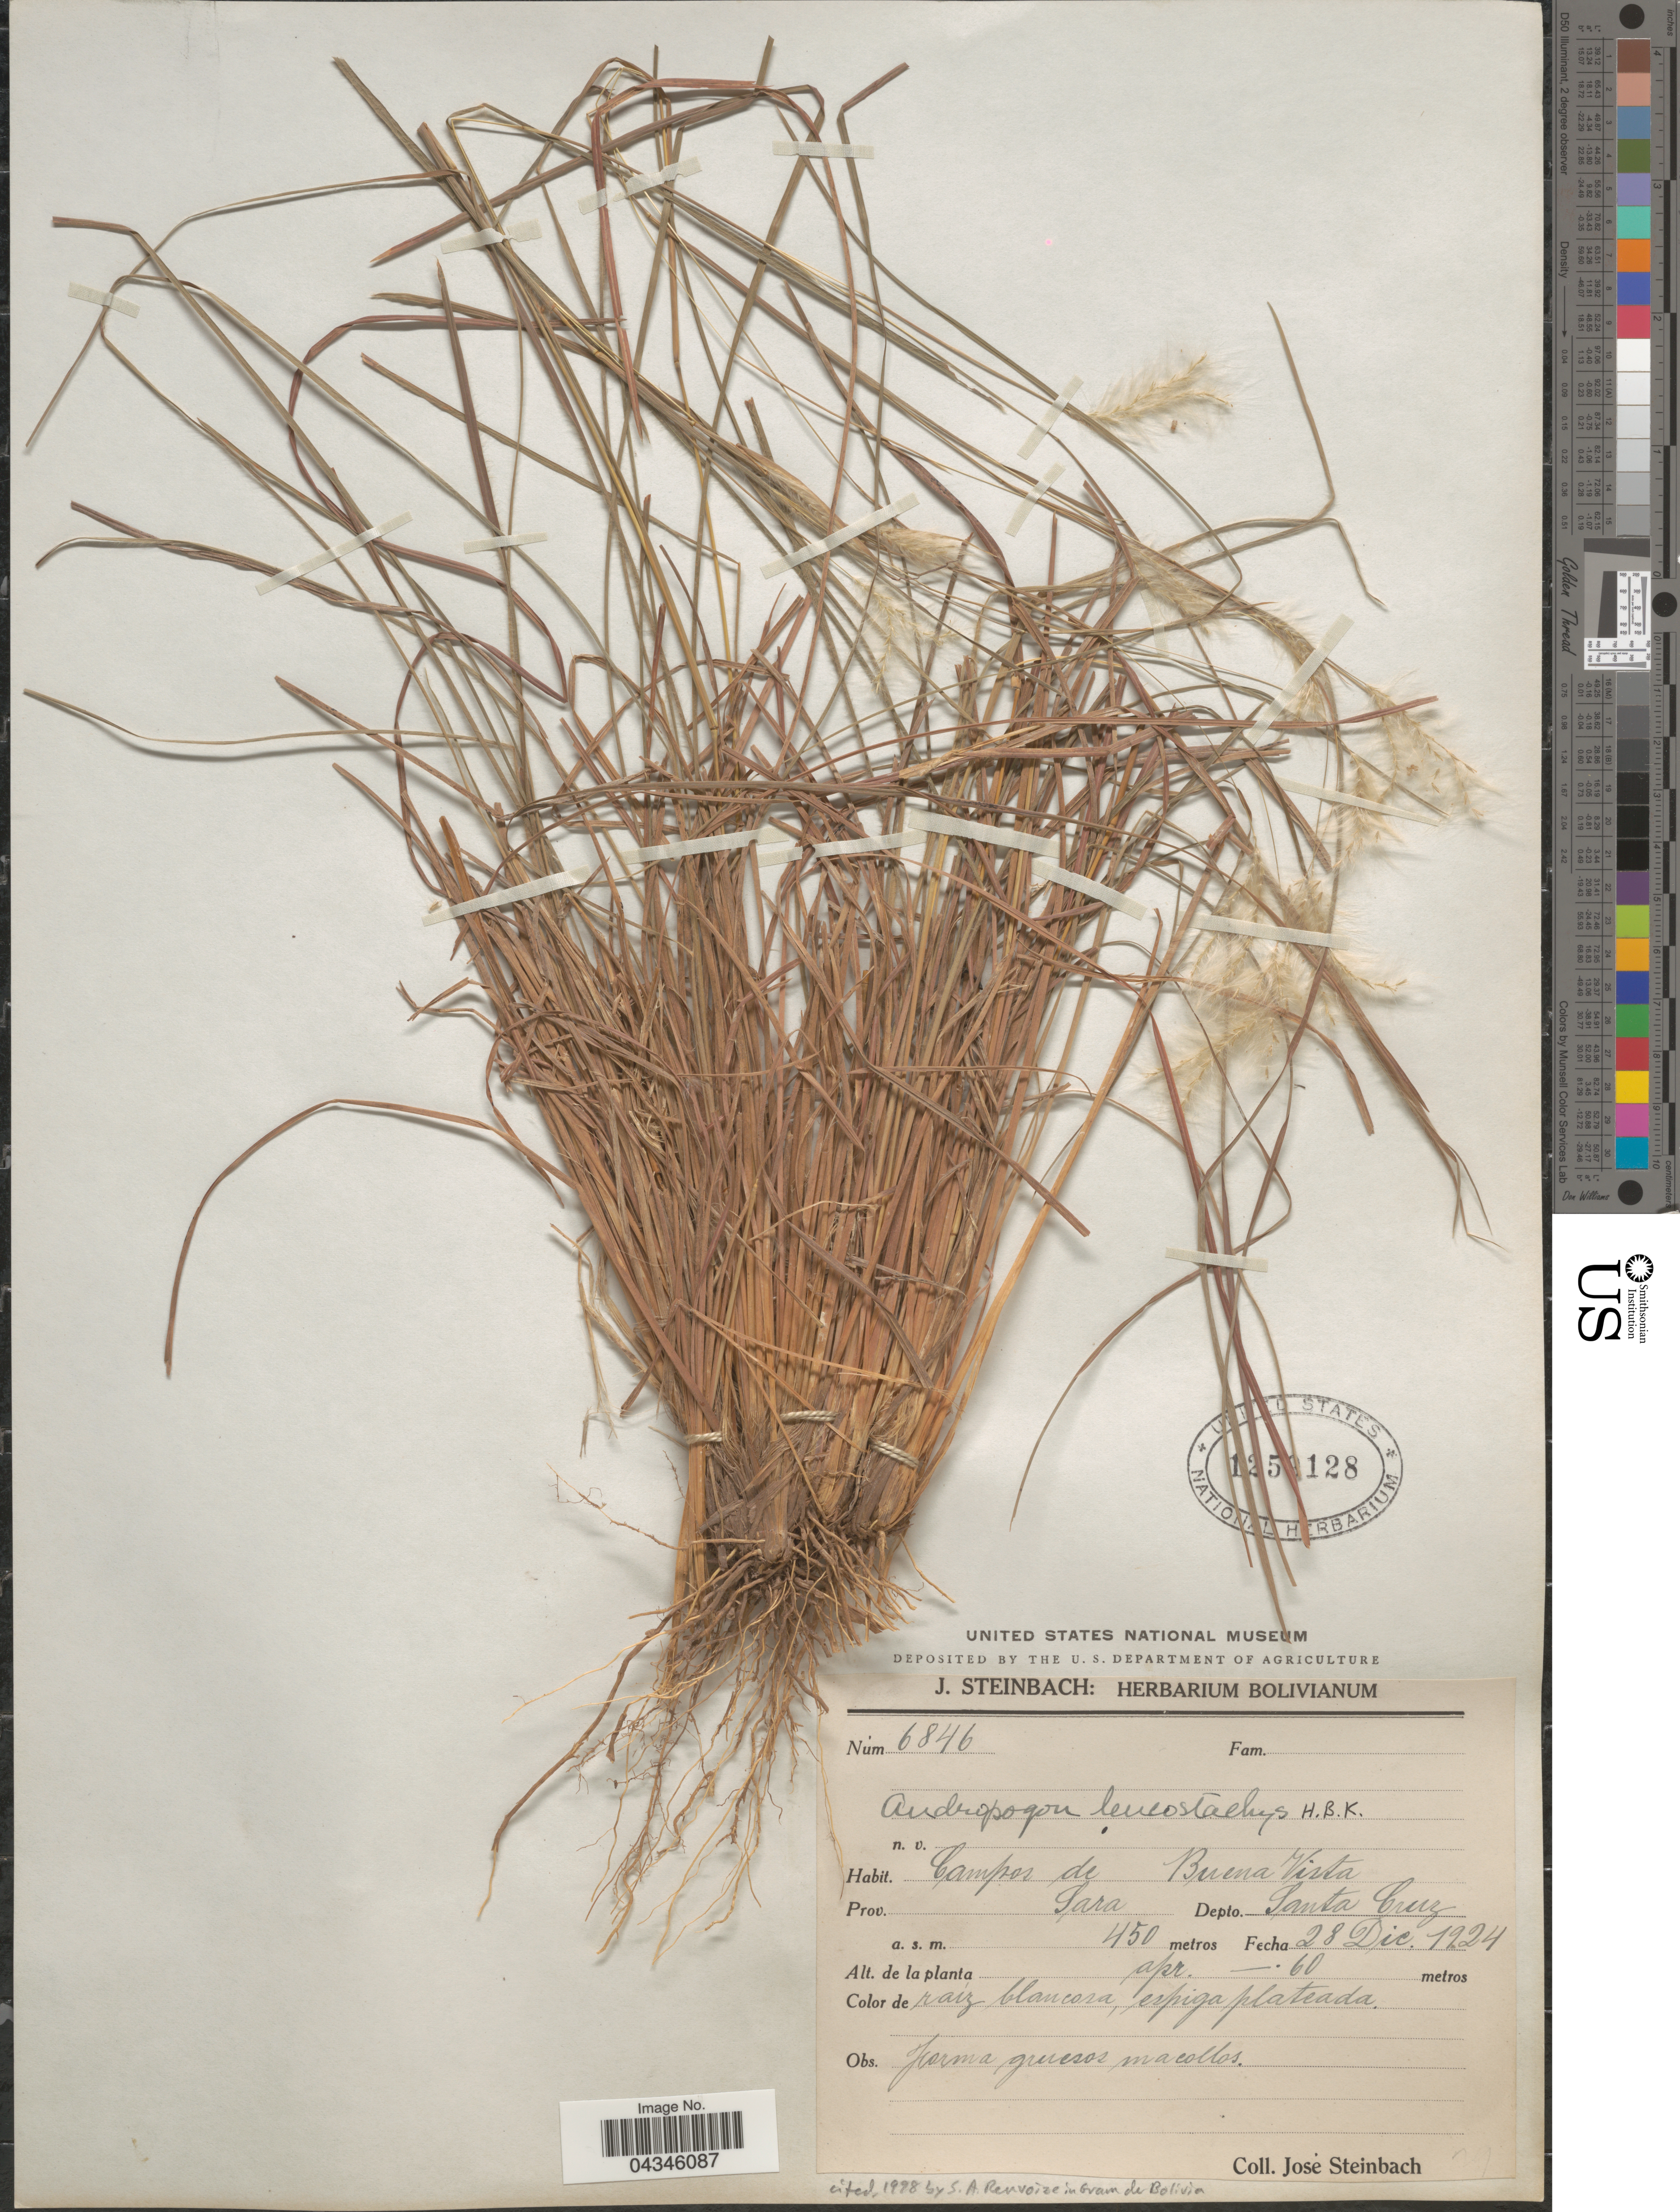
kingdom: Plantae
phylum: Tracheophyta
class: Liliopsida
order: Poales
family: Poaceae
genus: Andropogon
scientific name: Andropogon leucostachyus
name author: Kunth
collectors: J. Steinbach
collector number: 6846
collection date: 1924-12-28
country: Bolivia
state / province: Santa Cruz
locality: Campos de Buena Vista. Prov. Sara. Depto. Santa Cruz.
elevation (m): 450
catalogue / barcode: US 1259128